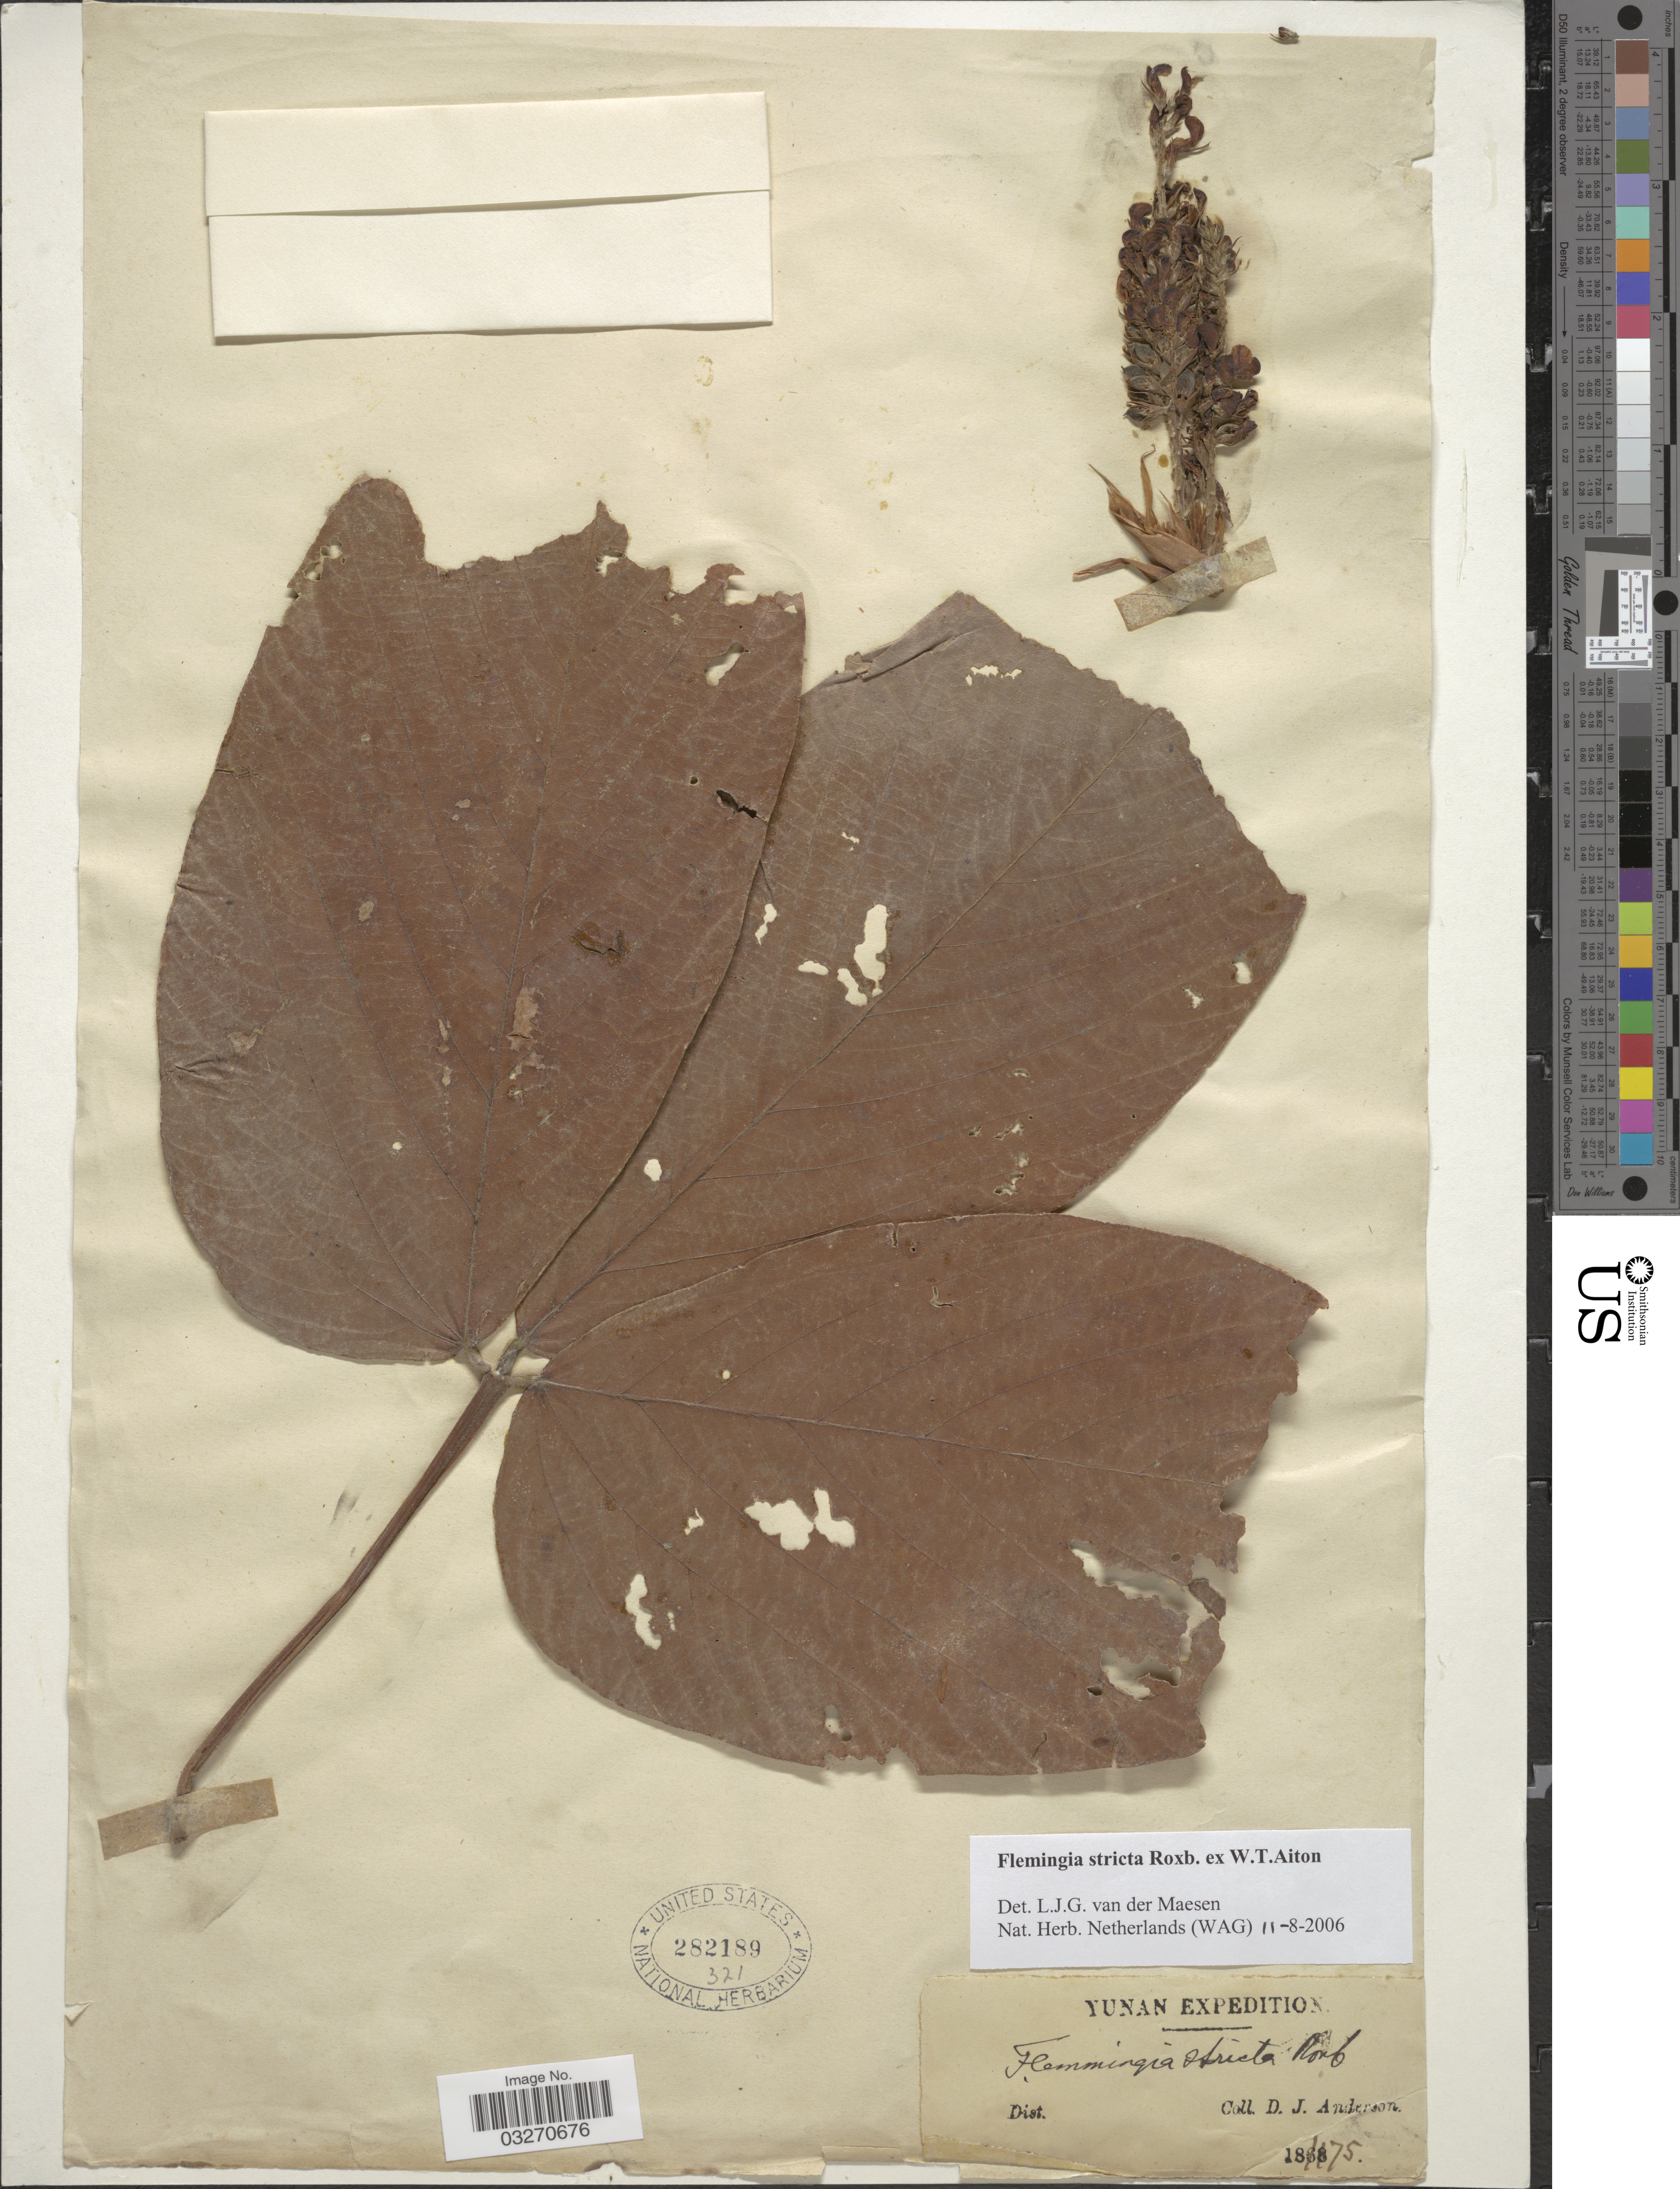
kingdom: Plantae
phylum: Tracheophyta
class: Magnoliopsida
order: Fabales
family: Fabaceae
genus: Flemingia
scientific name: Flemingia stricta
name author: Roxb.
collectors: D. J. Anderson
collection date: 1875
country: China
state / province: Yunnan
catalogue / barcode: US 282189